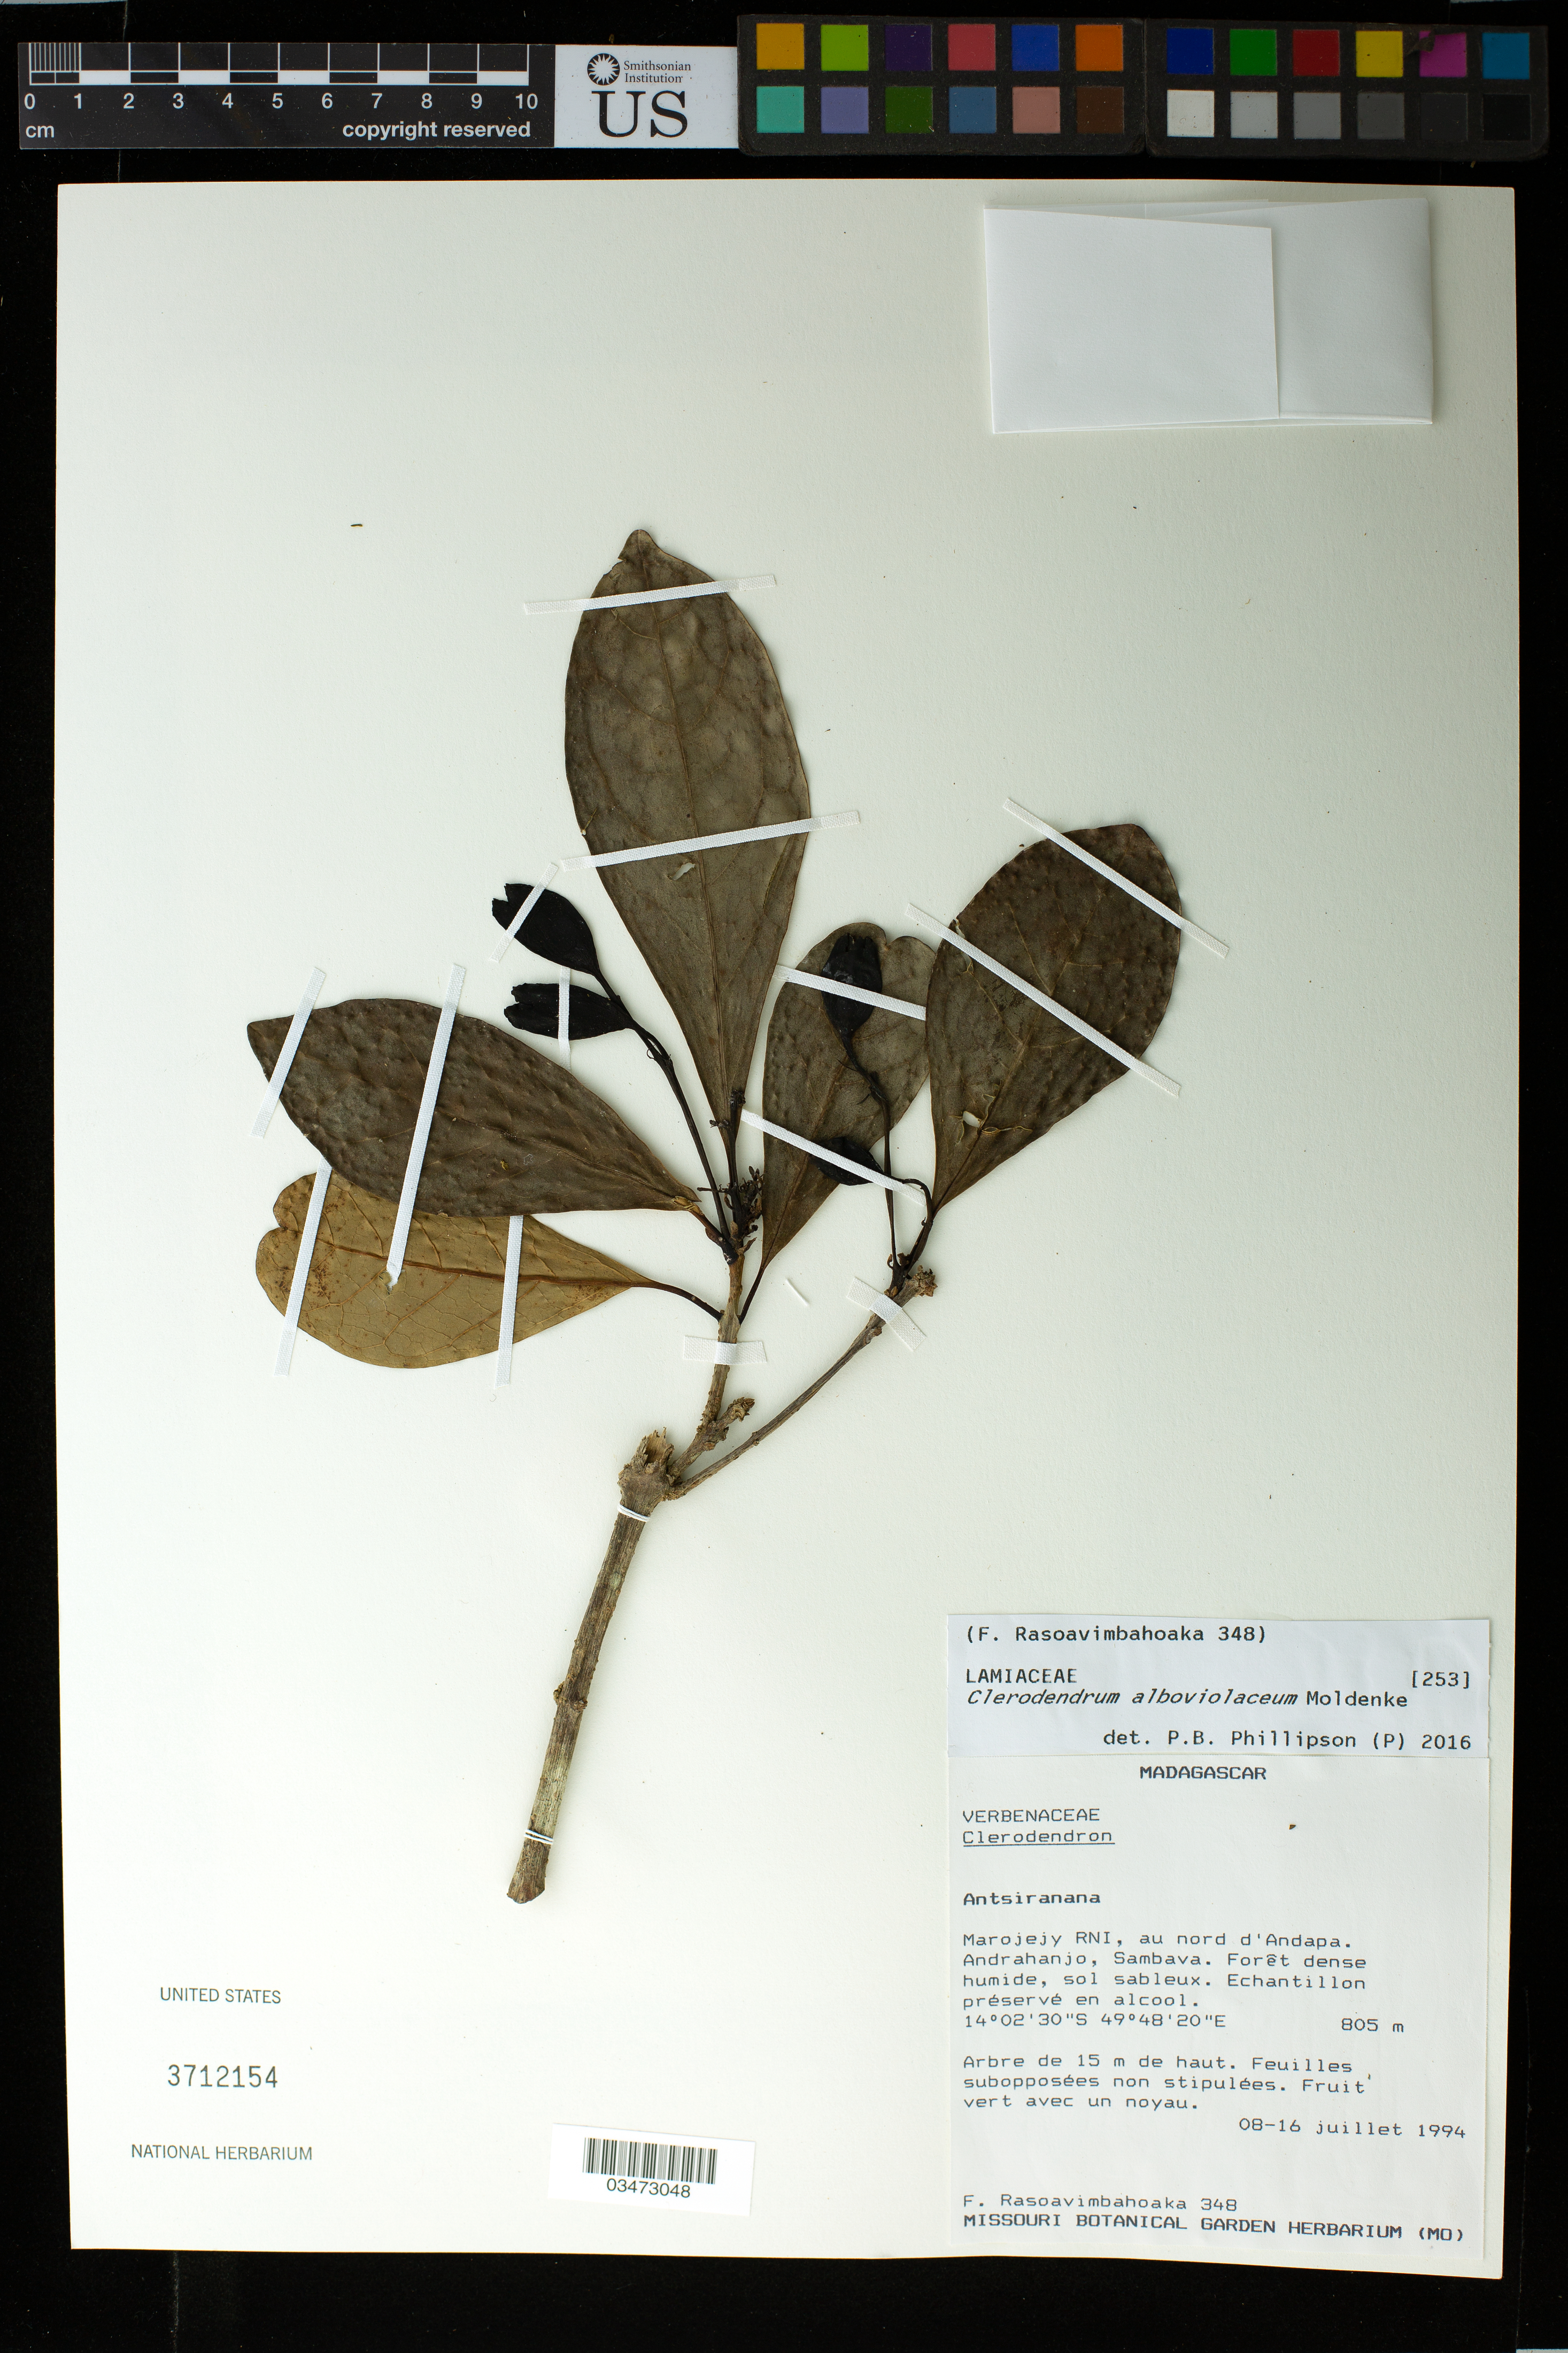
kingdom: Plantae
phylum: Tracheophyta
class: Magnoliopsida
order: Lamiales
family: Lamiaceae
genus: Clerodendrum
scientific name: Clerodendrum alboviolaceum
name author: Moldenke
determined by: Phillipson, P. B.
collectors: F. Rasoavimbahoaka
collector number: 348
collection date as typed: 8-16 Jul 1994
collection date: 1994-07-08/1994-07-16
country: Madagascar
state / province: Sava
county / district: Sambava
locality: Marojejy RNI, au nord d'Andapa. Andrahanjo, Sambava. Foret dense humide, sol sableux. Echantillon preserve en alcool.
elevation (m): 805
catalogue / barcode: US 3712154